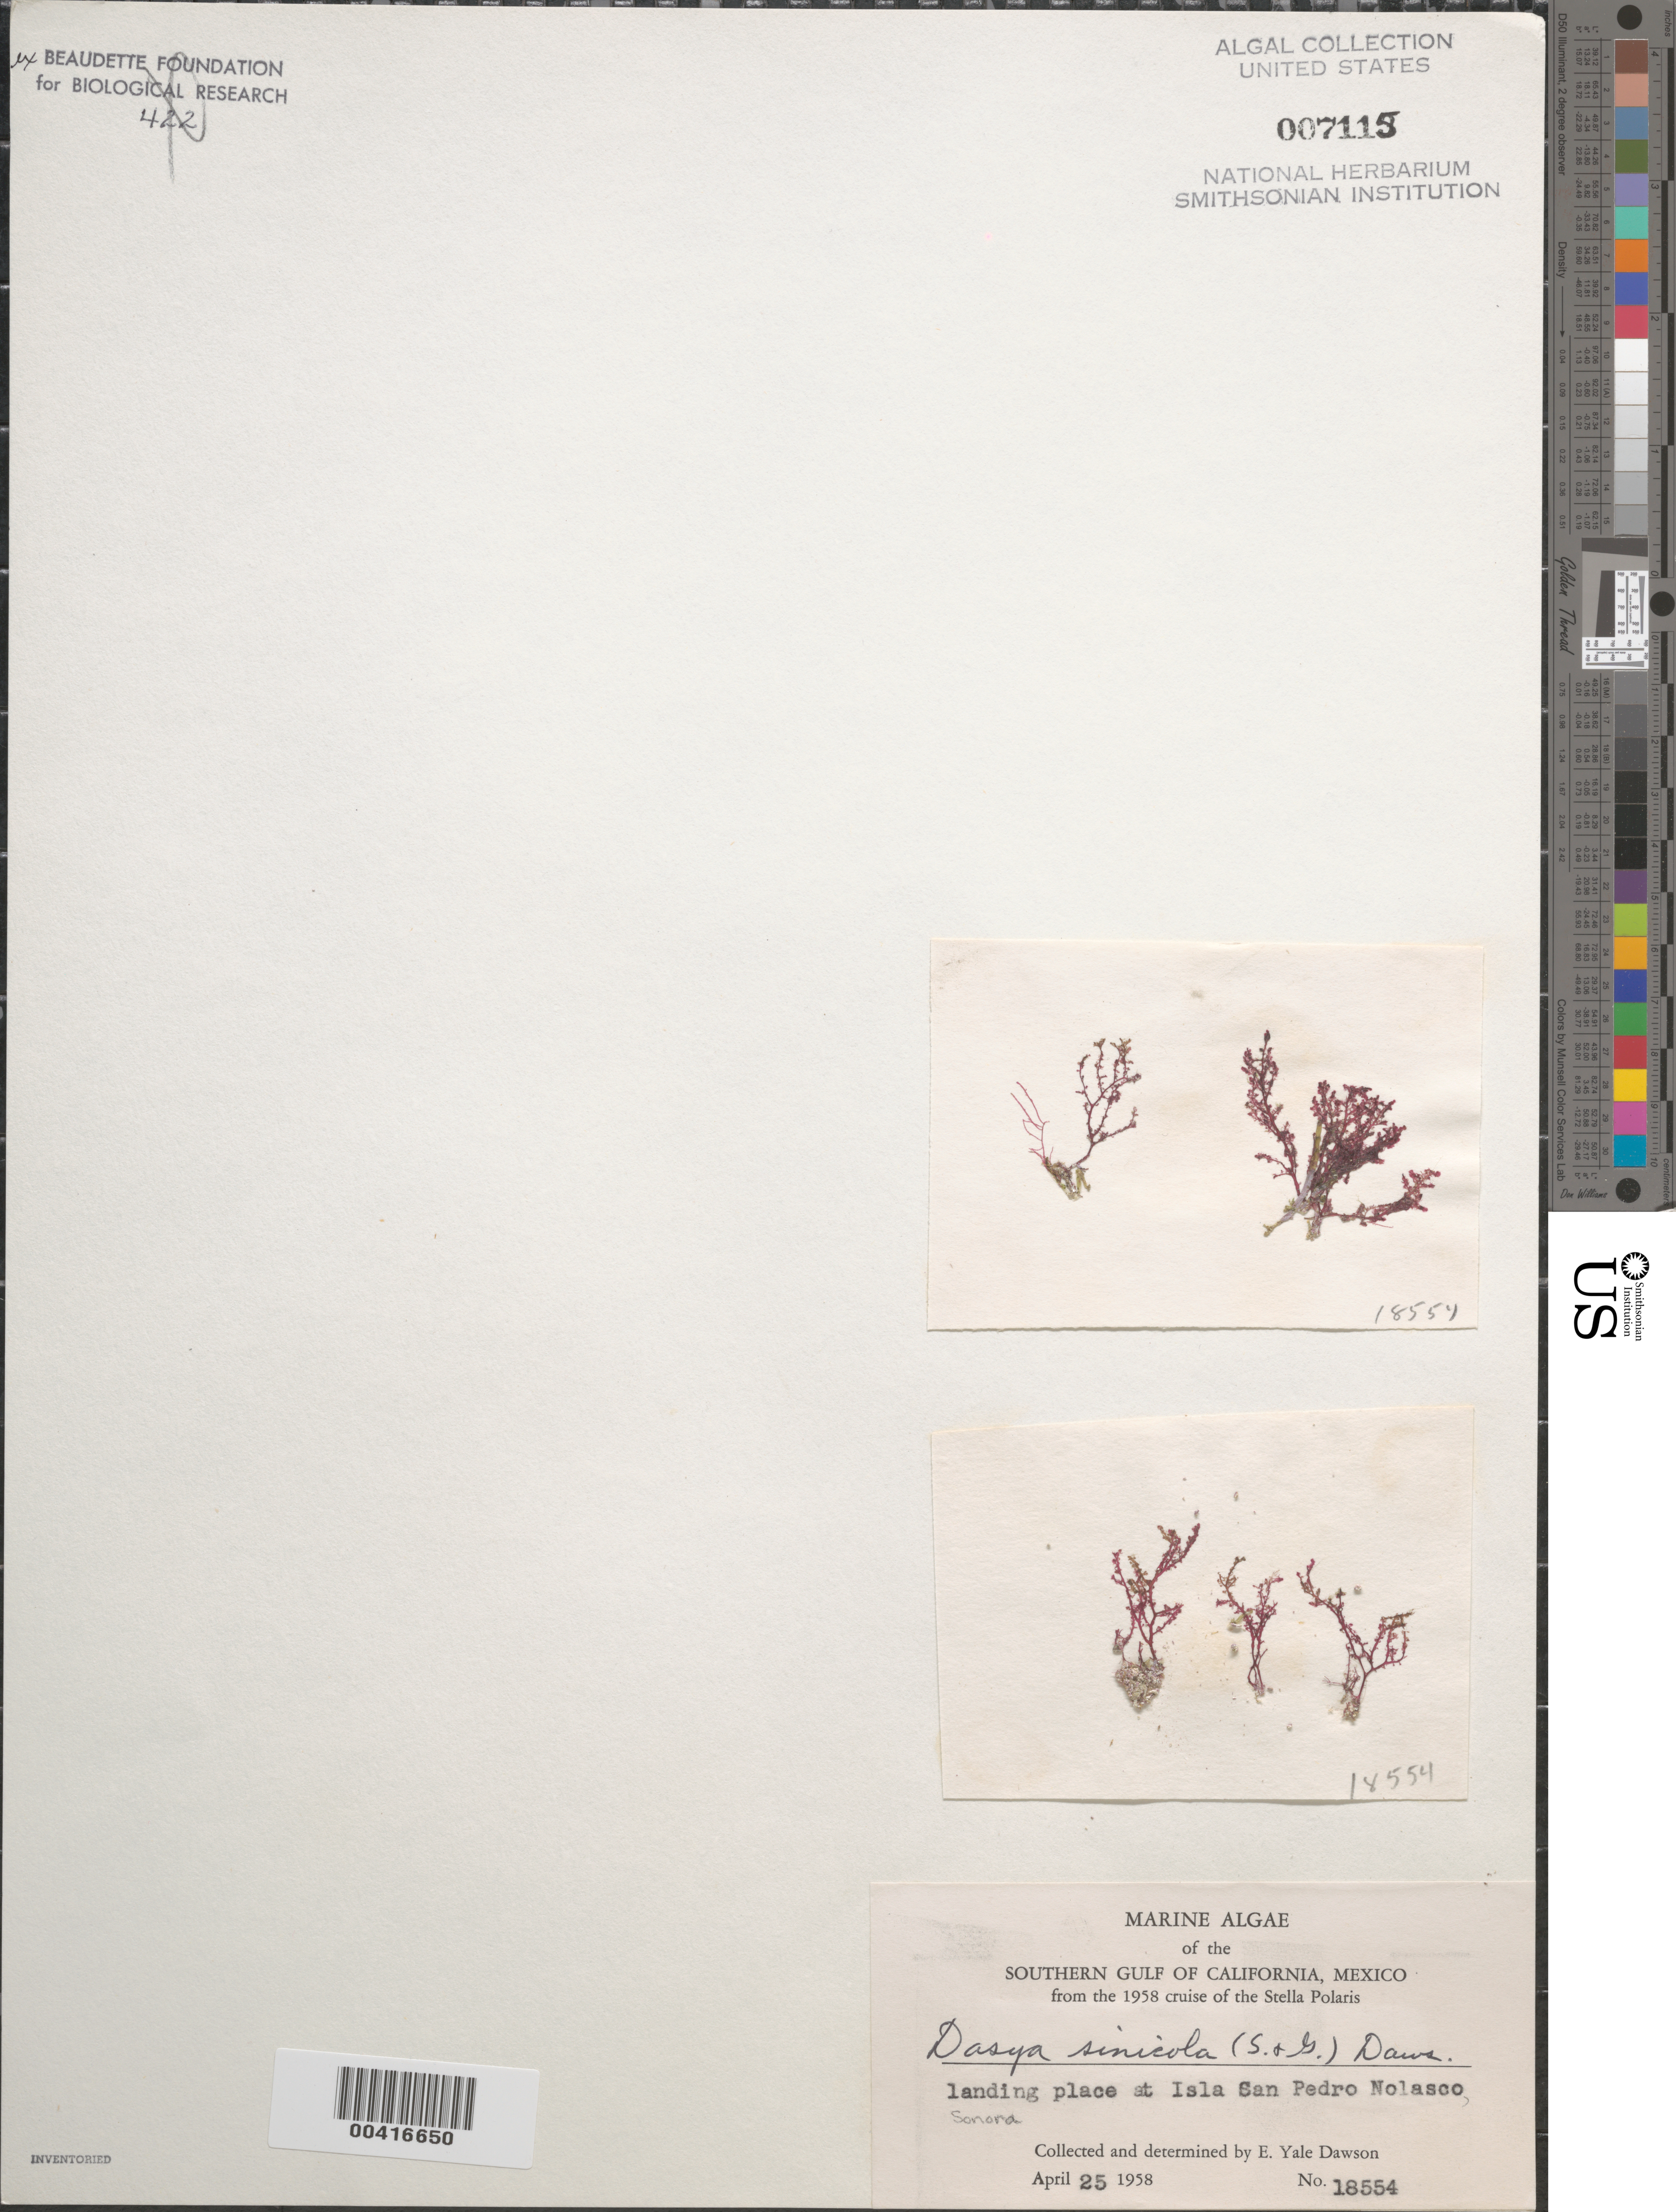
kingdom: Plantae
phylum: Rhodophyta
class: Florideophyceae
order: Ceramiales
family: Dasyaceae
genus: Dasya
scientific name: Dasya sinicola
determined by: Dawson, E. Y.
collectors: E. Y. Dawson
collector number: EYD 18554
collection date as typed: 25 Apr 1958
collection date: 1958-04-25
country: Mexico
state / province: Sonora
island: Isla San Pedro Nolasco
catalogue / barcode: US 7115